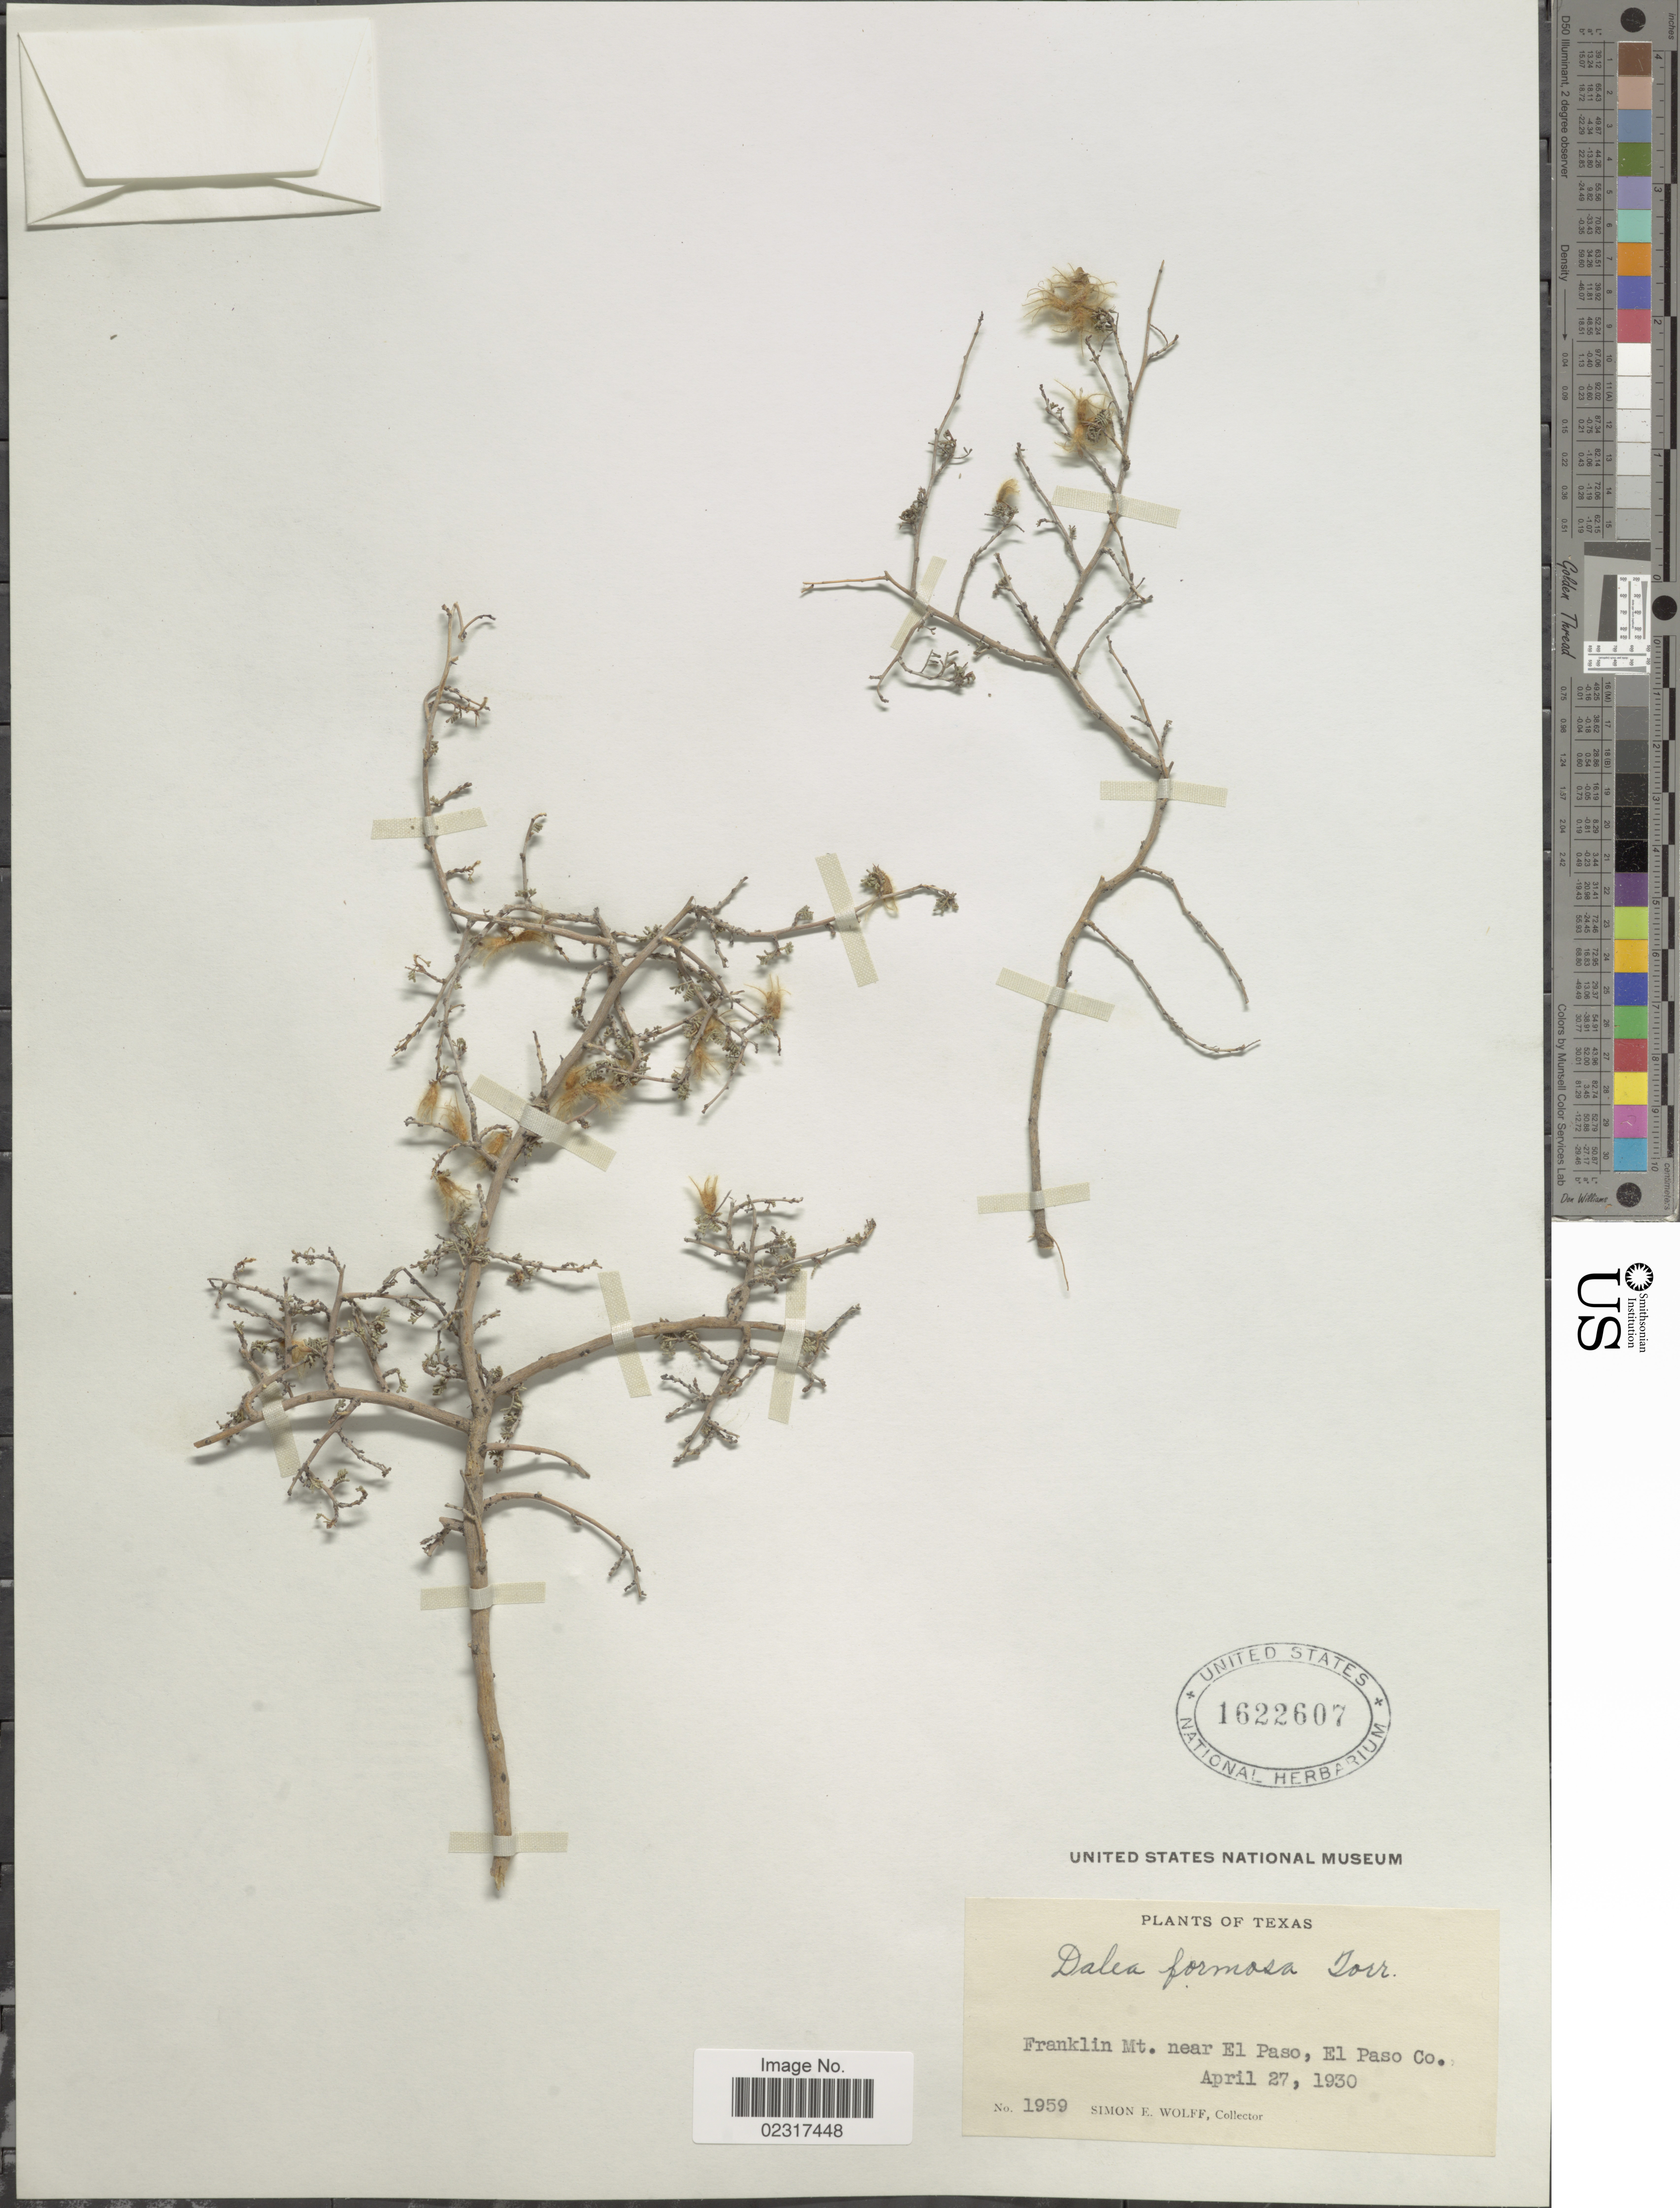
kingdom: Plantae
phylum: Tracheophyta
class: Magnoliopsida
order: Fabales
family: Fabaceae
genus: Dalea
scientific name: Dalea formosa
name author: Torr.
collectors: S. E. Wolff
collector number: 1959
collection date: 1930-04-27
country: United States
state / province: Texas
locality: Franklin Mt. near El Paso, El Paso Co.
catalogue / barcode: US 1622607